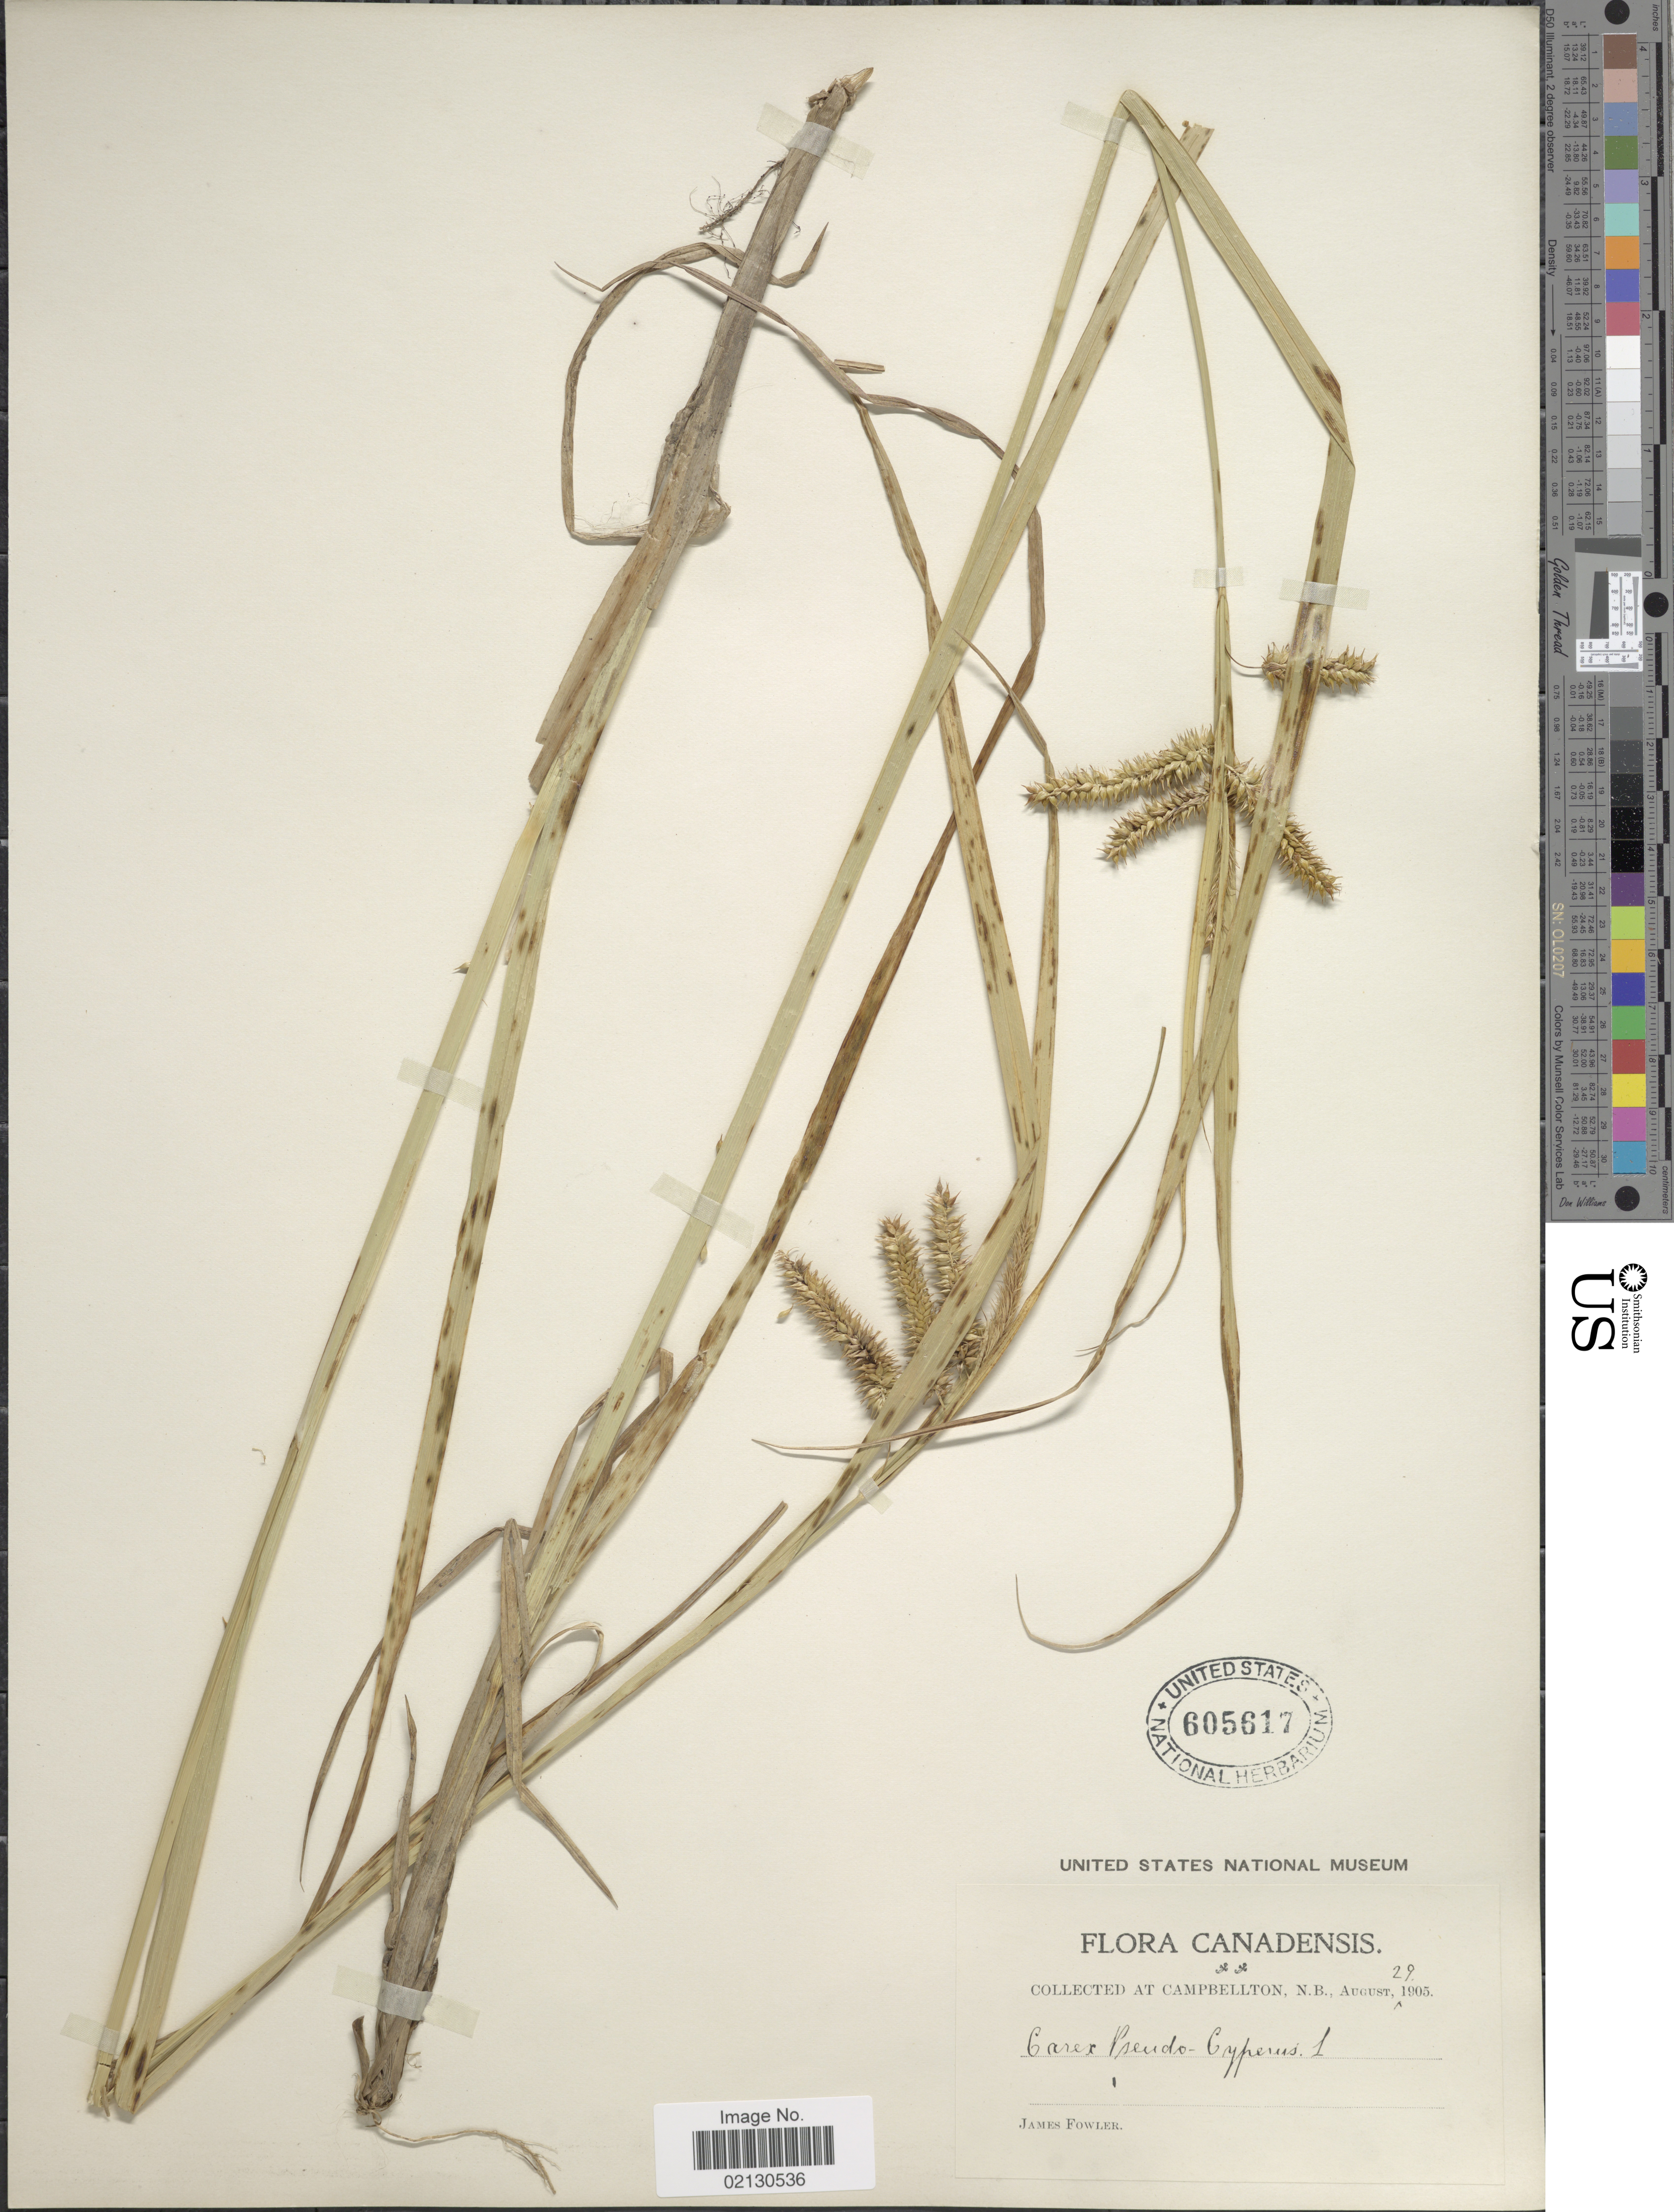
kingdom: Plantae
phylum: Tracheophyta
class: Liliopsida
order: Poales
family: Cyperaceae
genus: Carex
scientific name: Carex pseudocyperus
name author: L.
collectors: J. P. Fowler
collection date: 1905-08-29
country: Canada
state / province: New Brunswick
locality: Campbellton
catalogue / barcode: US 605617